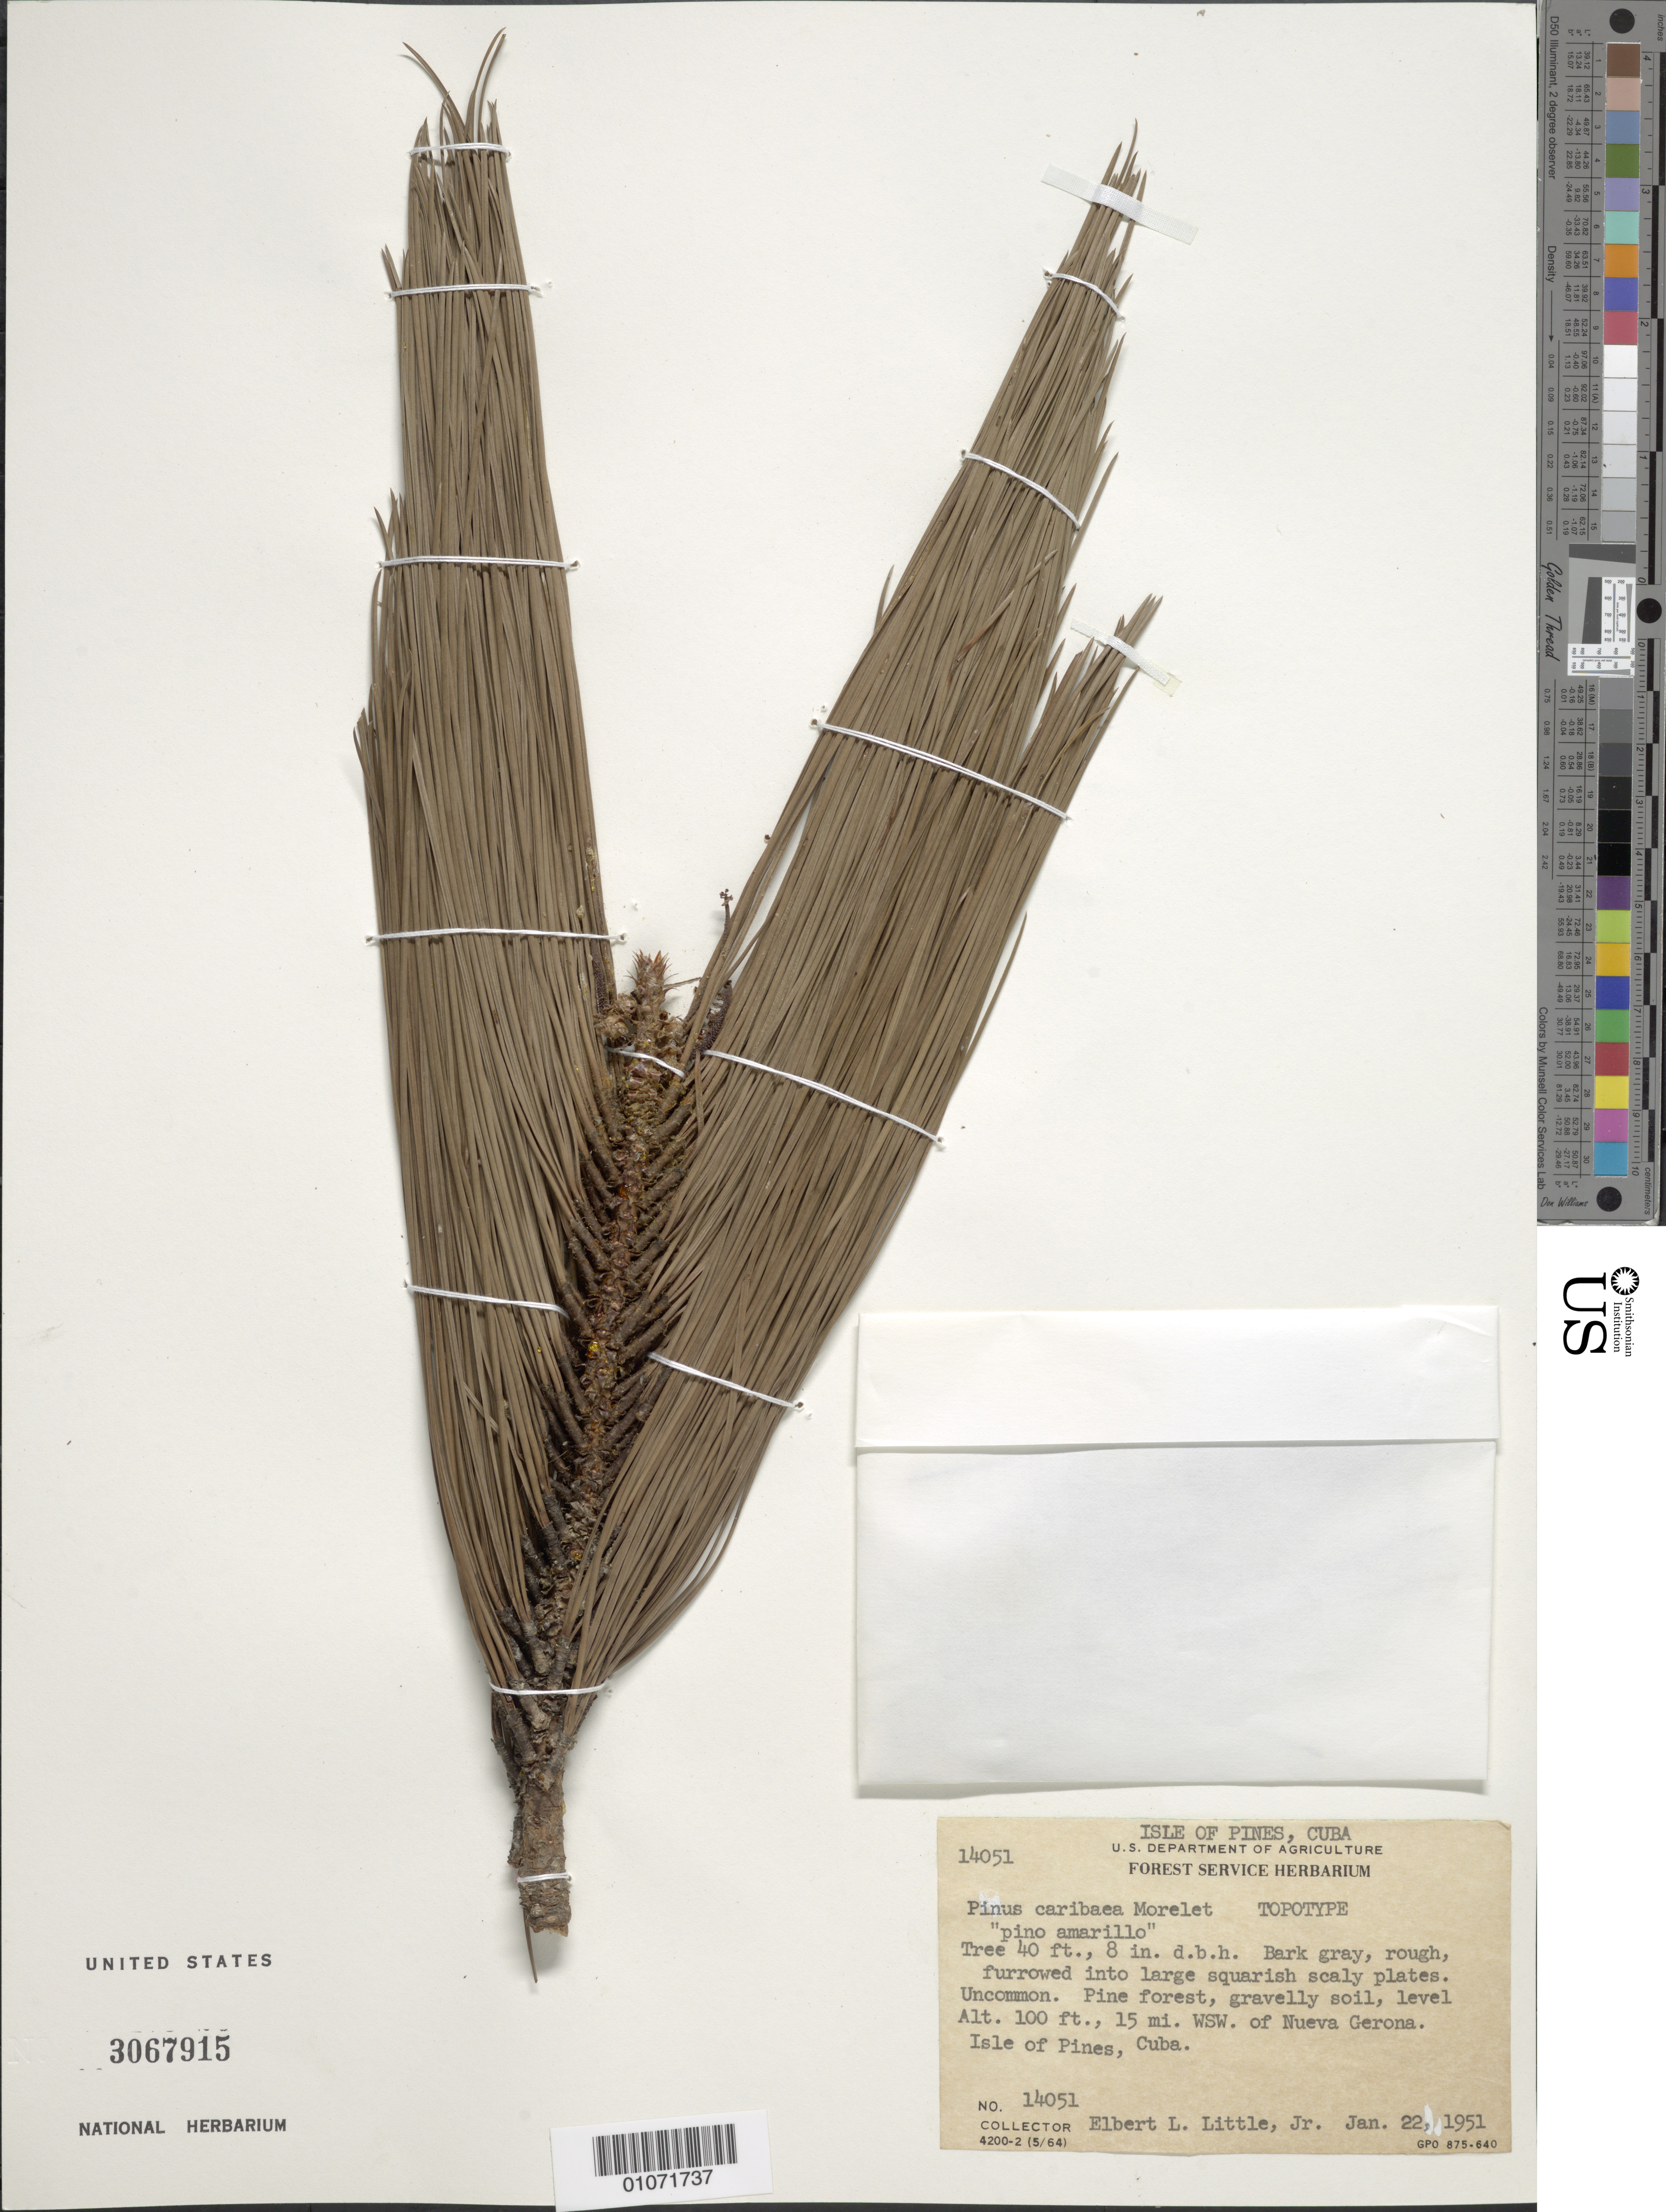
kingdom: Plantae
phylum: Tracheophyta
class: Pinopsida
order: Pinales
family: Pinaceae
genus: Pinus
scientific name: Pinus caribaea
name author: Morelet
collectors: E. L. Little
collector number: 14051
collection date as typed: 22 Jan 1951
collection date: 1951-01-22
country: Cuba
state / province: Isla de La Juventud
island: Isla de la Juventud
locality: Pine forest, gravelly soil, level 15 mi WSW of Nueva Gerona Isle of Pines, Cuba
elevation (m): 30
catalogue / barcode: US 3067915